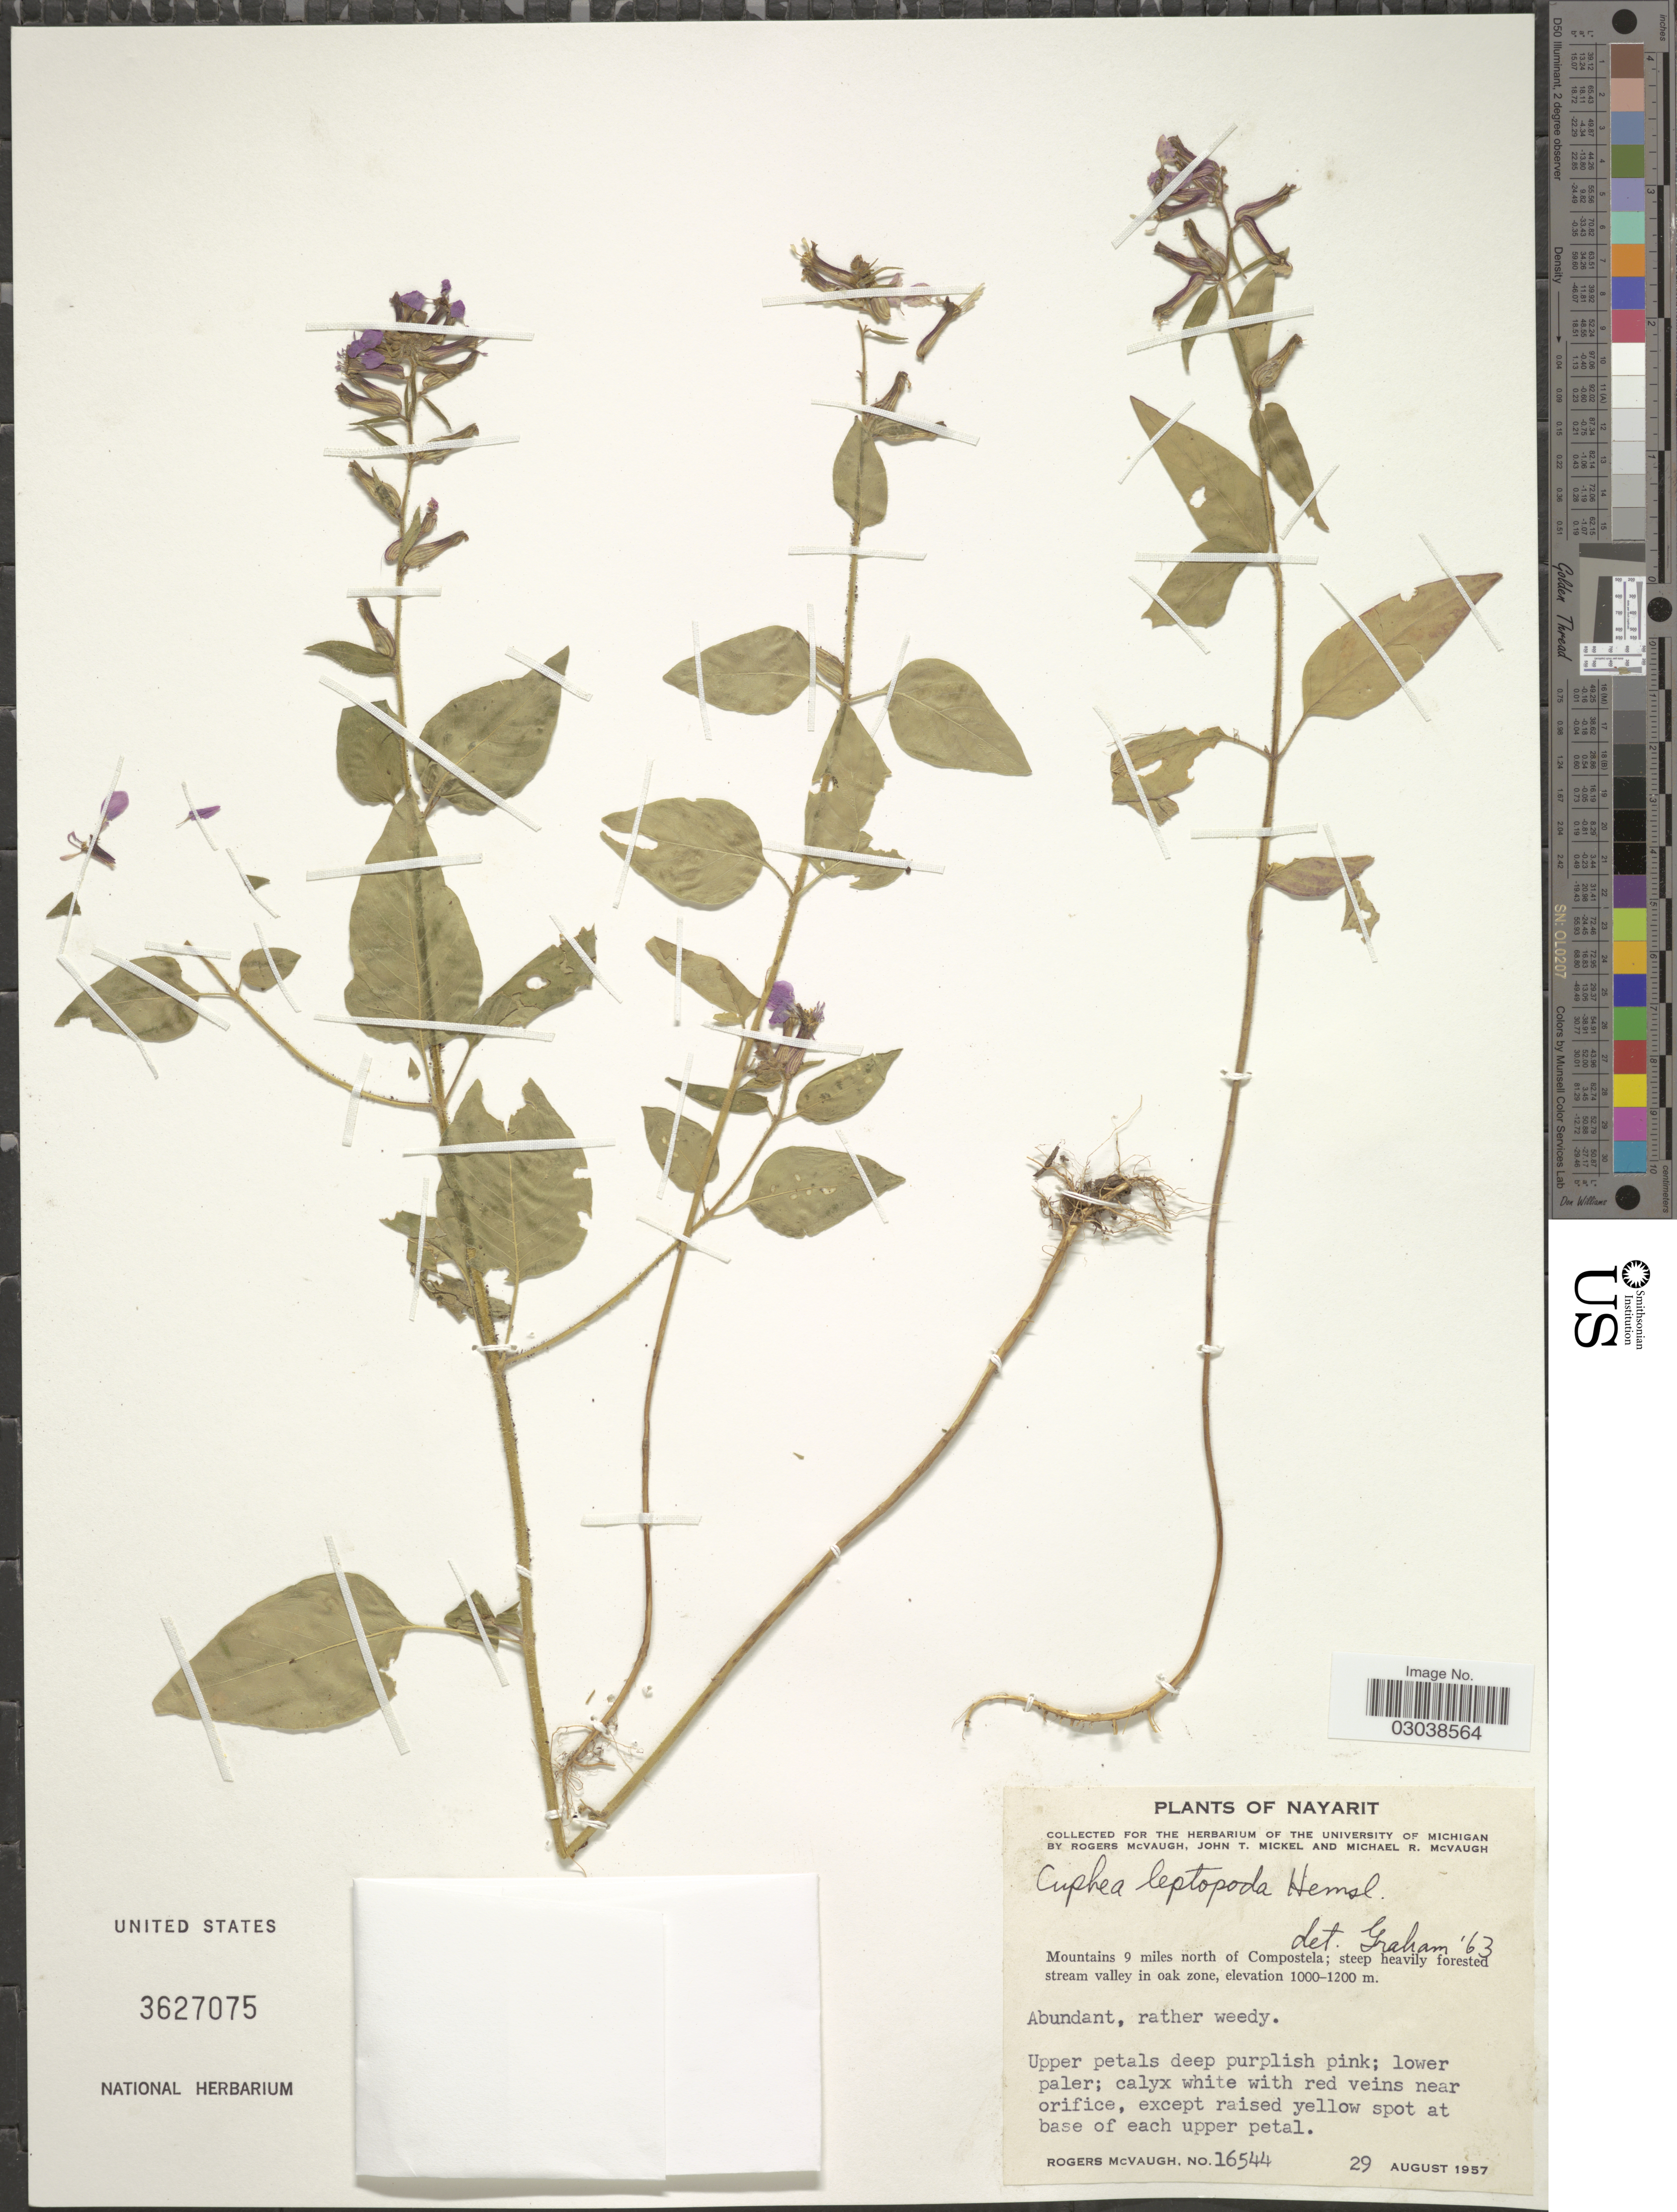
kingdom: Plantae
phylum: Tracheophyta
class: Magnoliopsida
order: Myrtales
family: Lythraceae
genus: Cuphea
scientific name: Cuphea leptopoda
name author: Hemsl.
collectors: R. McVaugh, J. T. Mickel & M. R. McVaugh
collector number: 16544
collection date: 1957-08-29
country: Mexico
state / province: Nayarit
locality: Mountains 9 miles north of Compostela.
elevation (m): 1000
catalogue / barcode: US 3627075